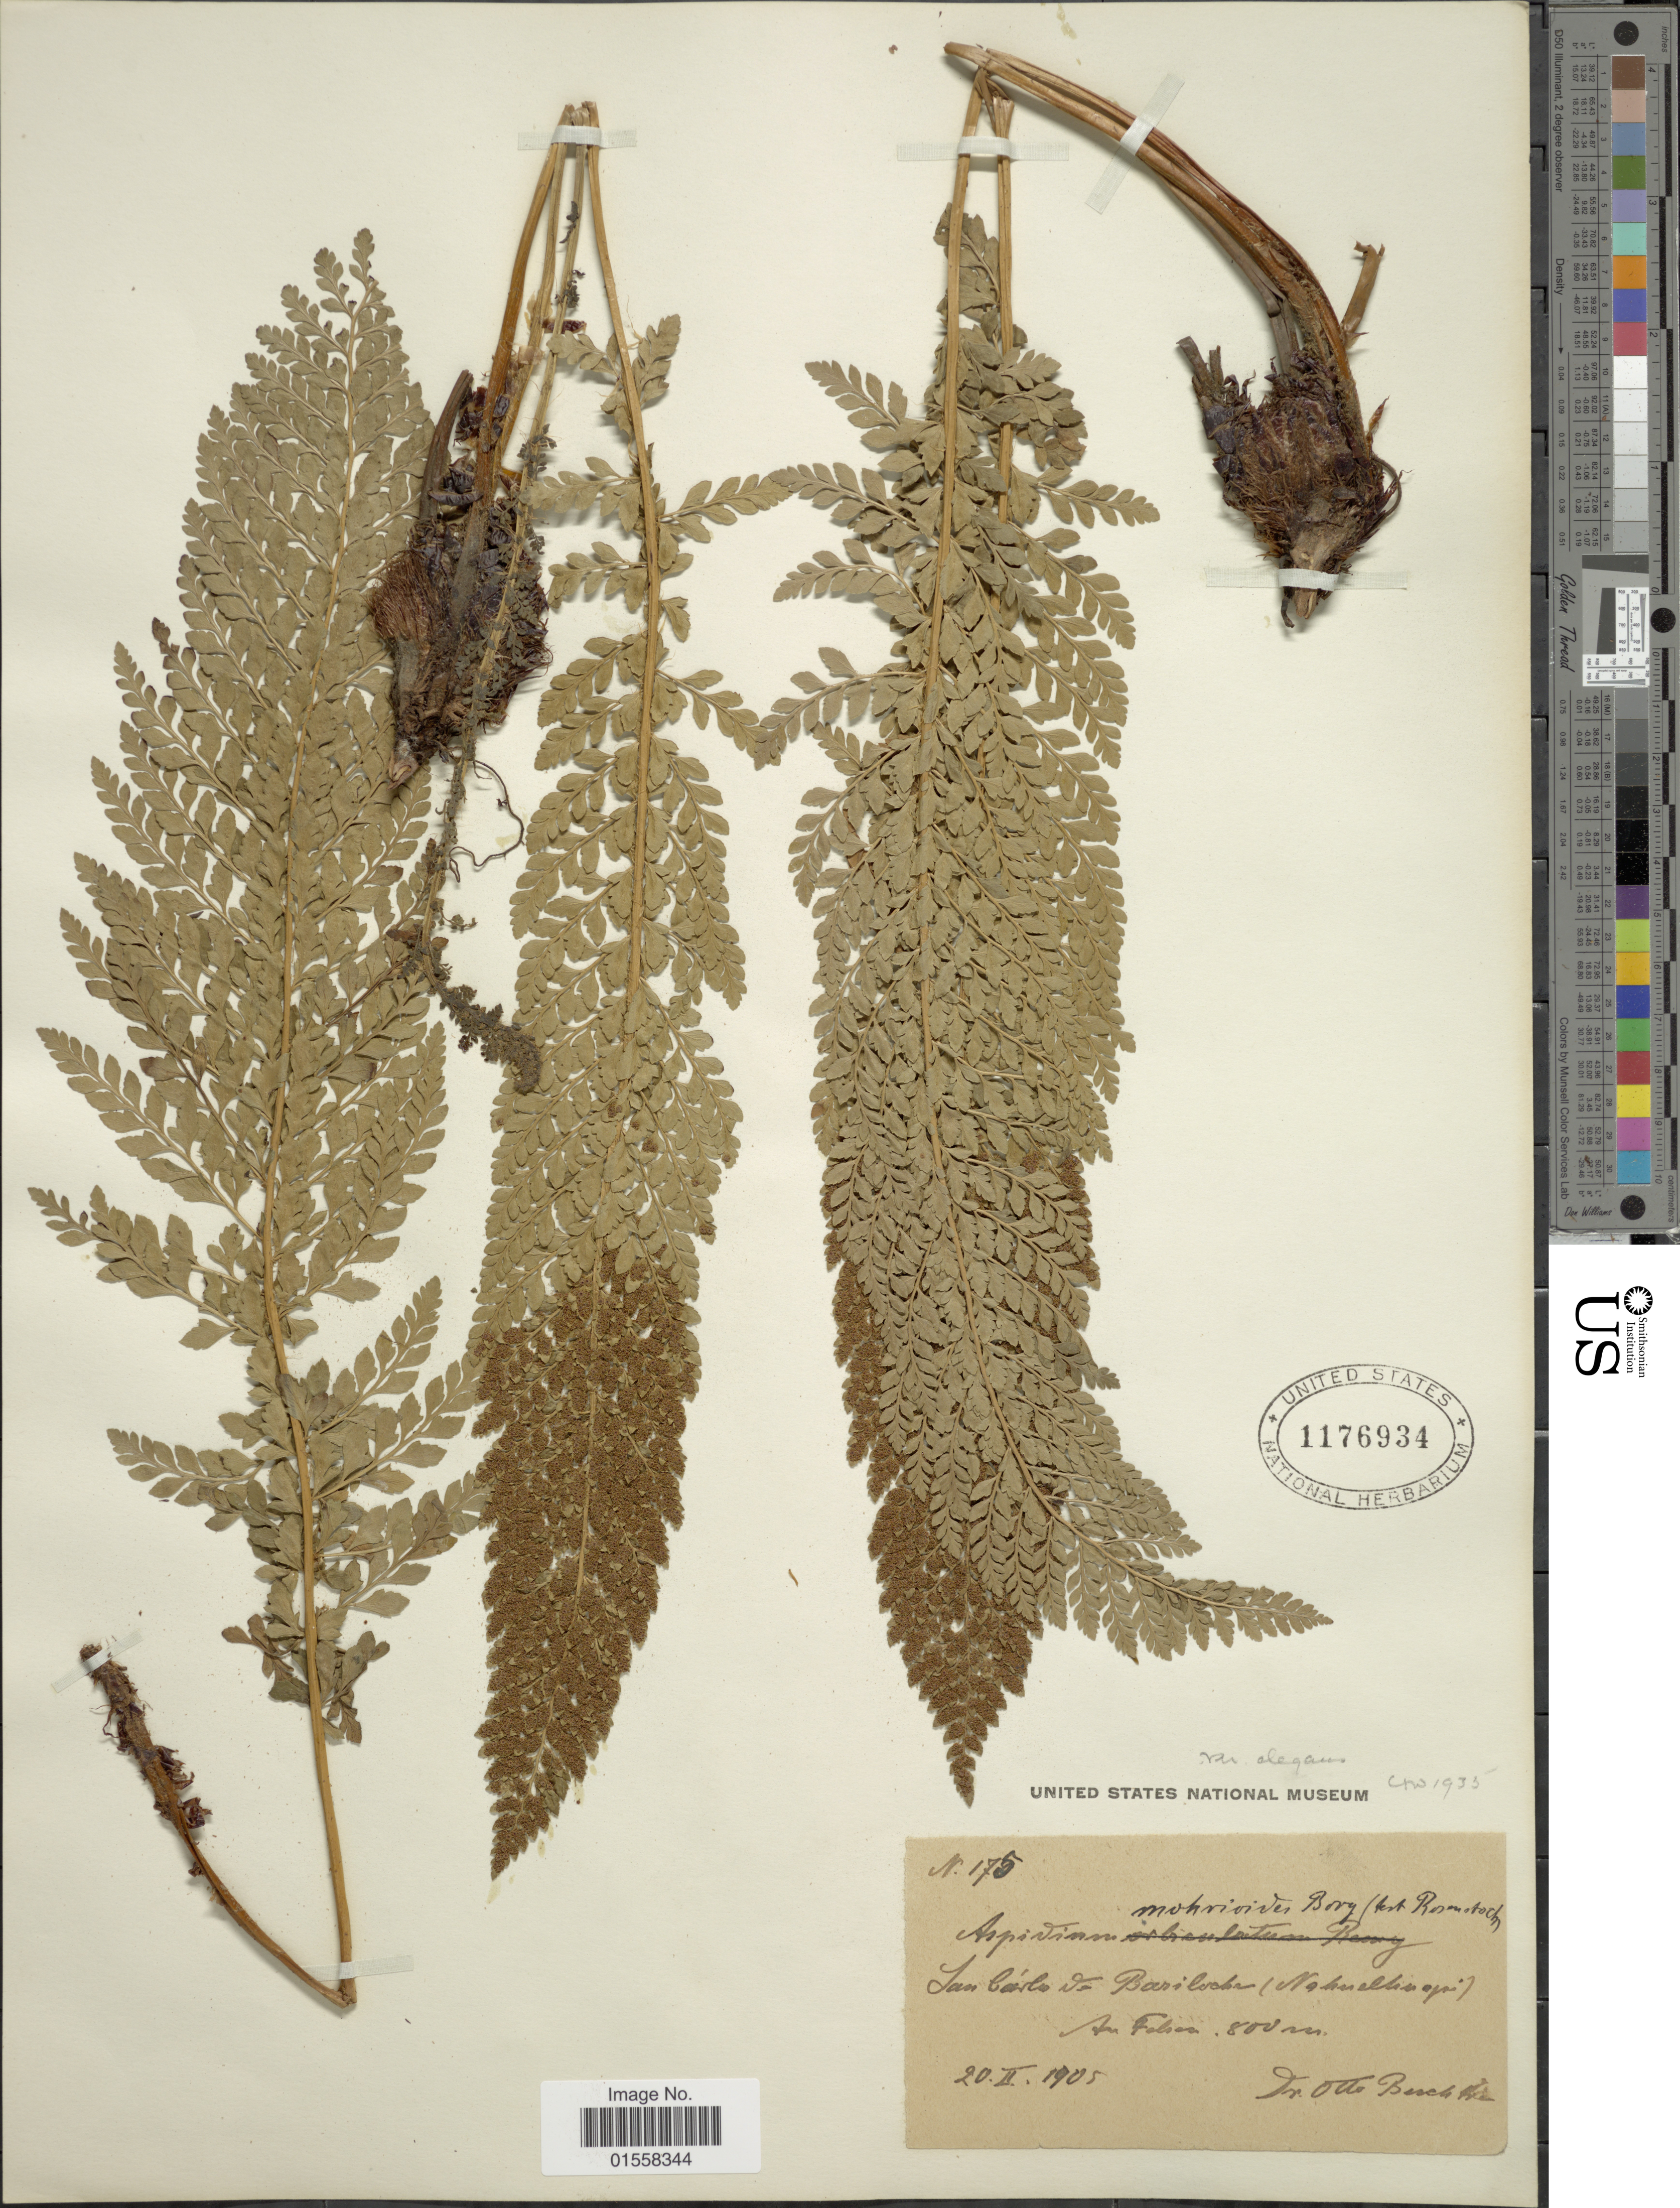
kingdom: Plantae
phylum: Tracheophyta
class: Polypodiopsida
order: Polypodiales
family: Dryopteridaceae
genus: Polystichum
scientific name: Polystichum mohrioides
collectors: O. Buchtien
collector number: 175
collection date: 1905-02-20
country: Argentina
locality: San Carlos de Bariloche (Nahuelhuapi)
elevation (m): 800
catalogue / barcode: US 1176934